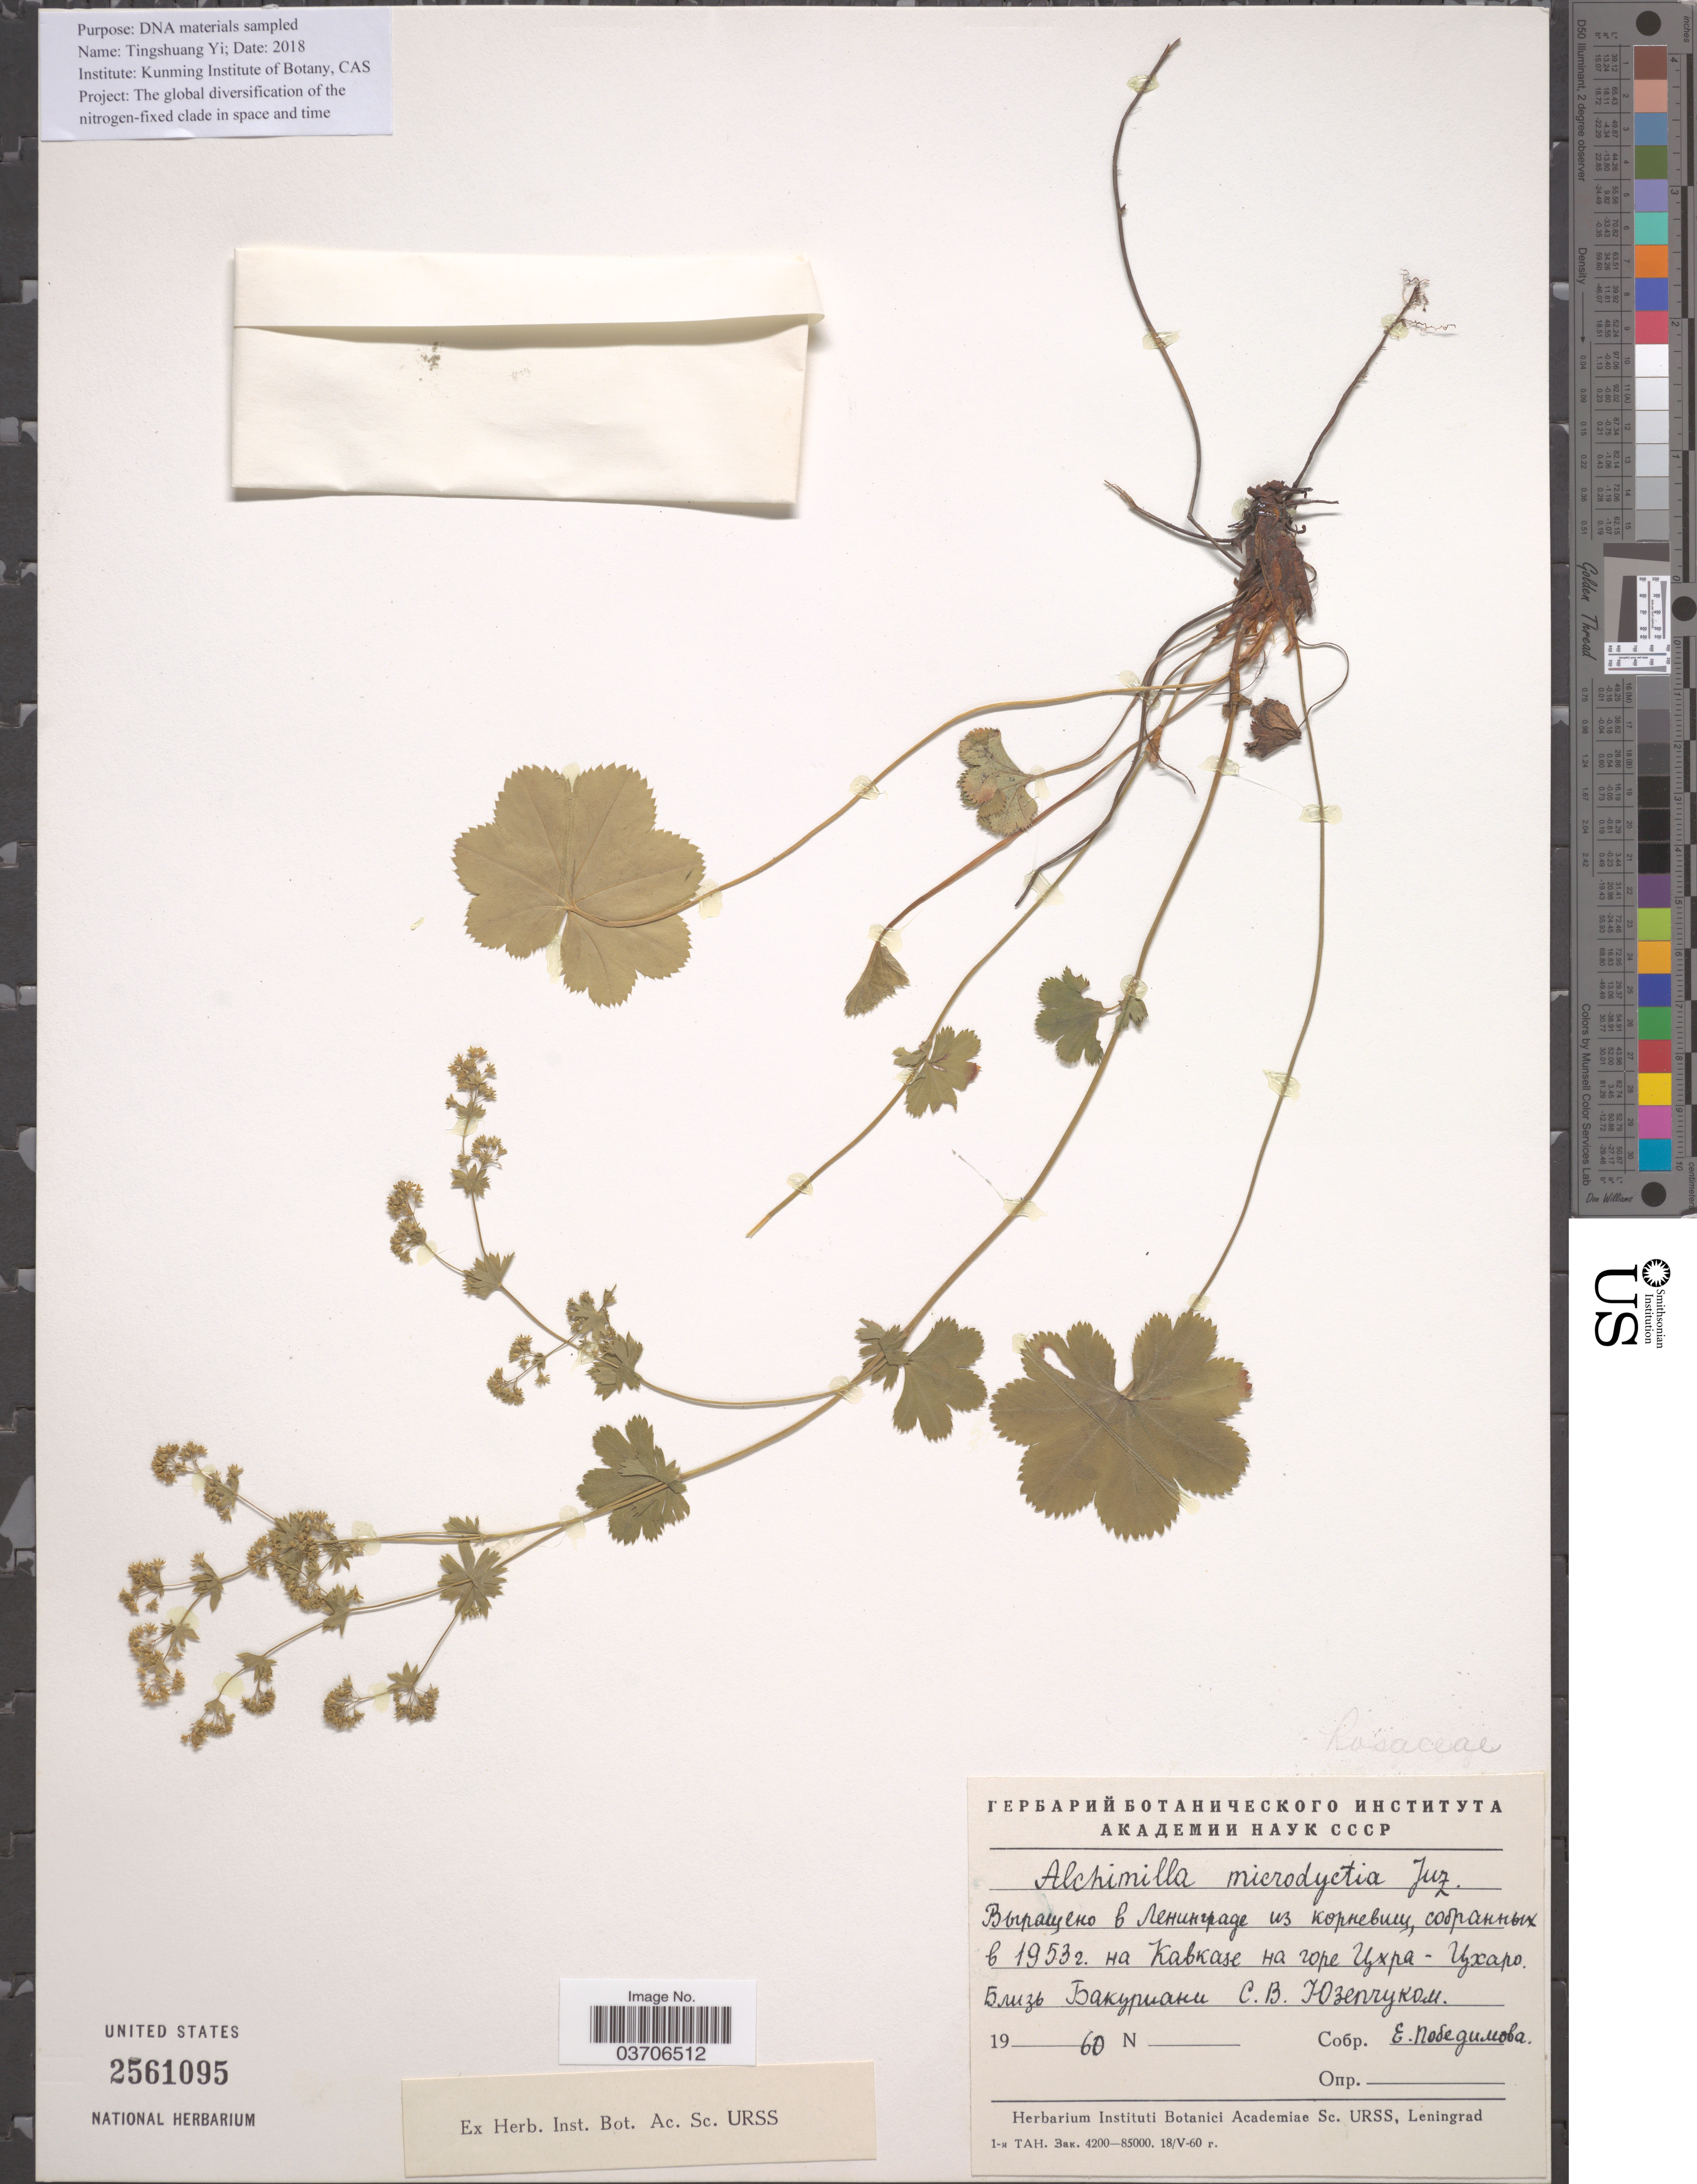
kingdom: Plantae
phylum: Tracheophyta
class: Magnoliopsida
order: Rosales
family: Rosaceae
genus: Alchemilla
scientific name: Alchemilla microdictya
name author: Juz.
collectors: X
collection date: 1960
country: Russian Federation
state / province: Leningrad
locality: Cultivated from roots collected in 1953 near Bakuriani, Georgia by Uzepchuk, S. V.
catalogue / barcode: US 2561095